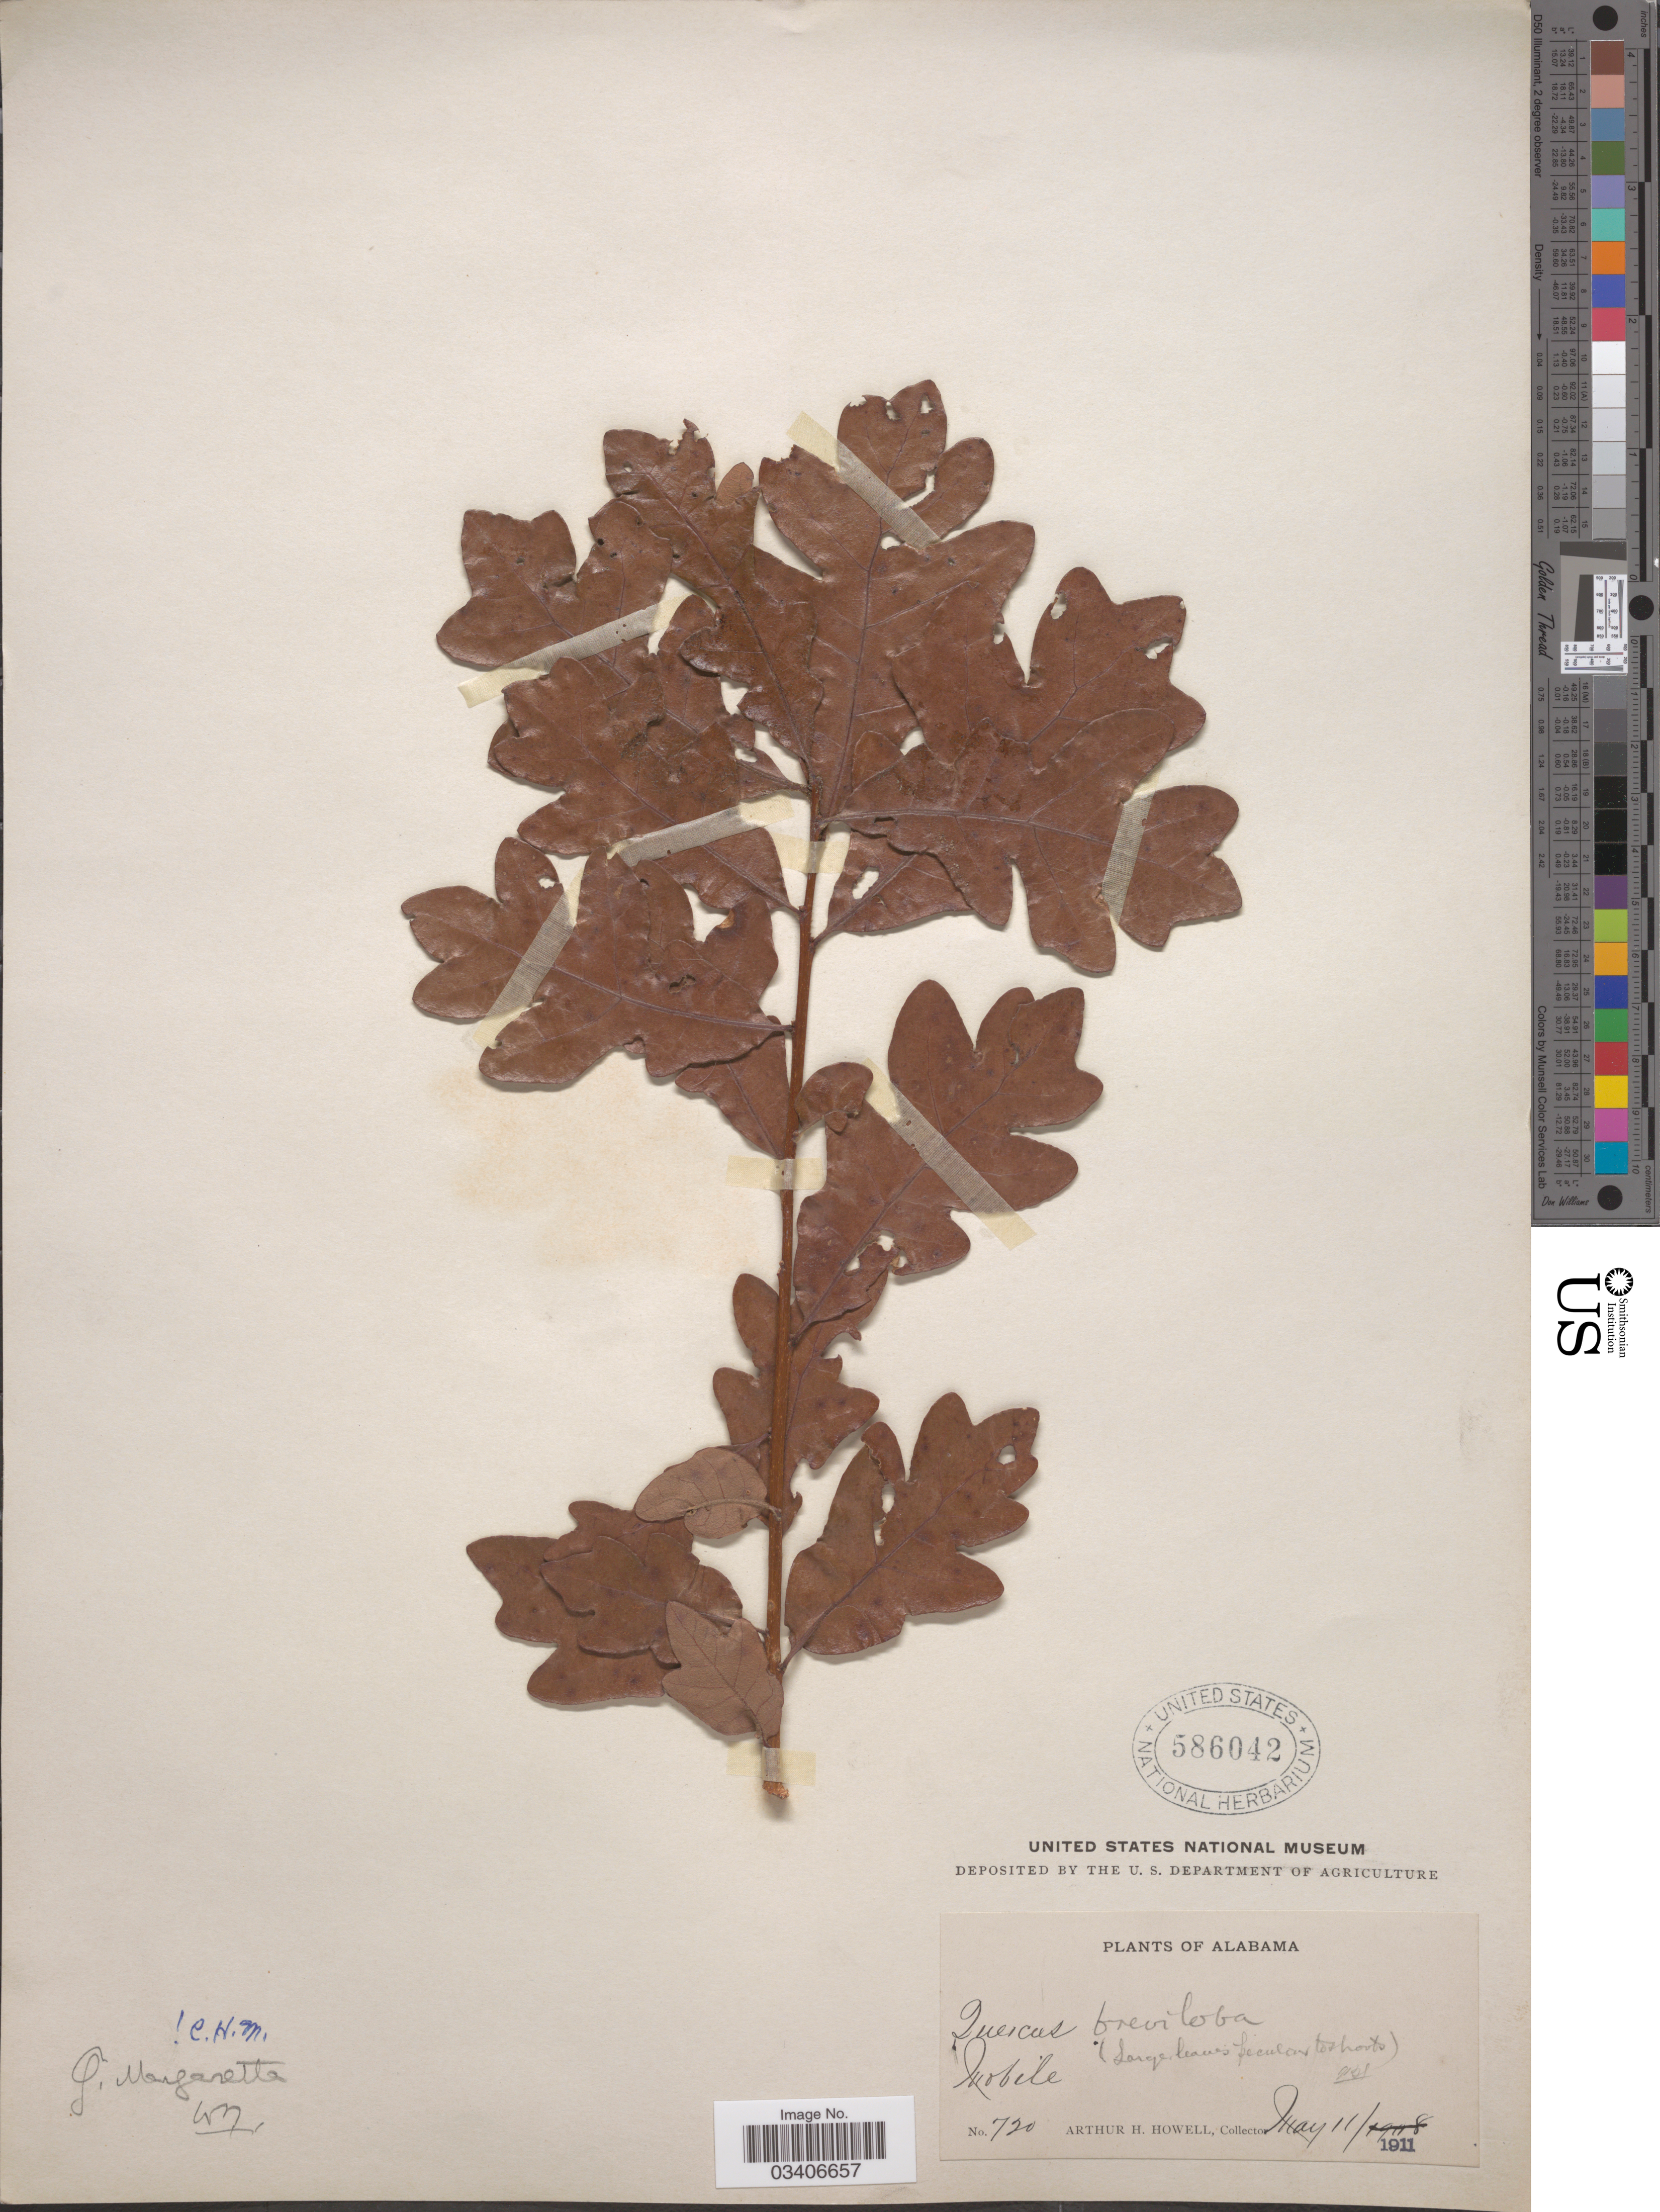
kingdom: Plantae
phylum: Tracheophyta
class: Magnoliopsida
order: Fagales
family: Fagaceae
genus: Quercus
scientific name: Quercus margarettae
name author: Ashe ex Small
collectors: A. Howell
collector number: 720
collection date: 1911-05-11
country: United States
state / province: Alabama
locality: Mobile.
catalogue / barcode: US 586042